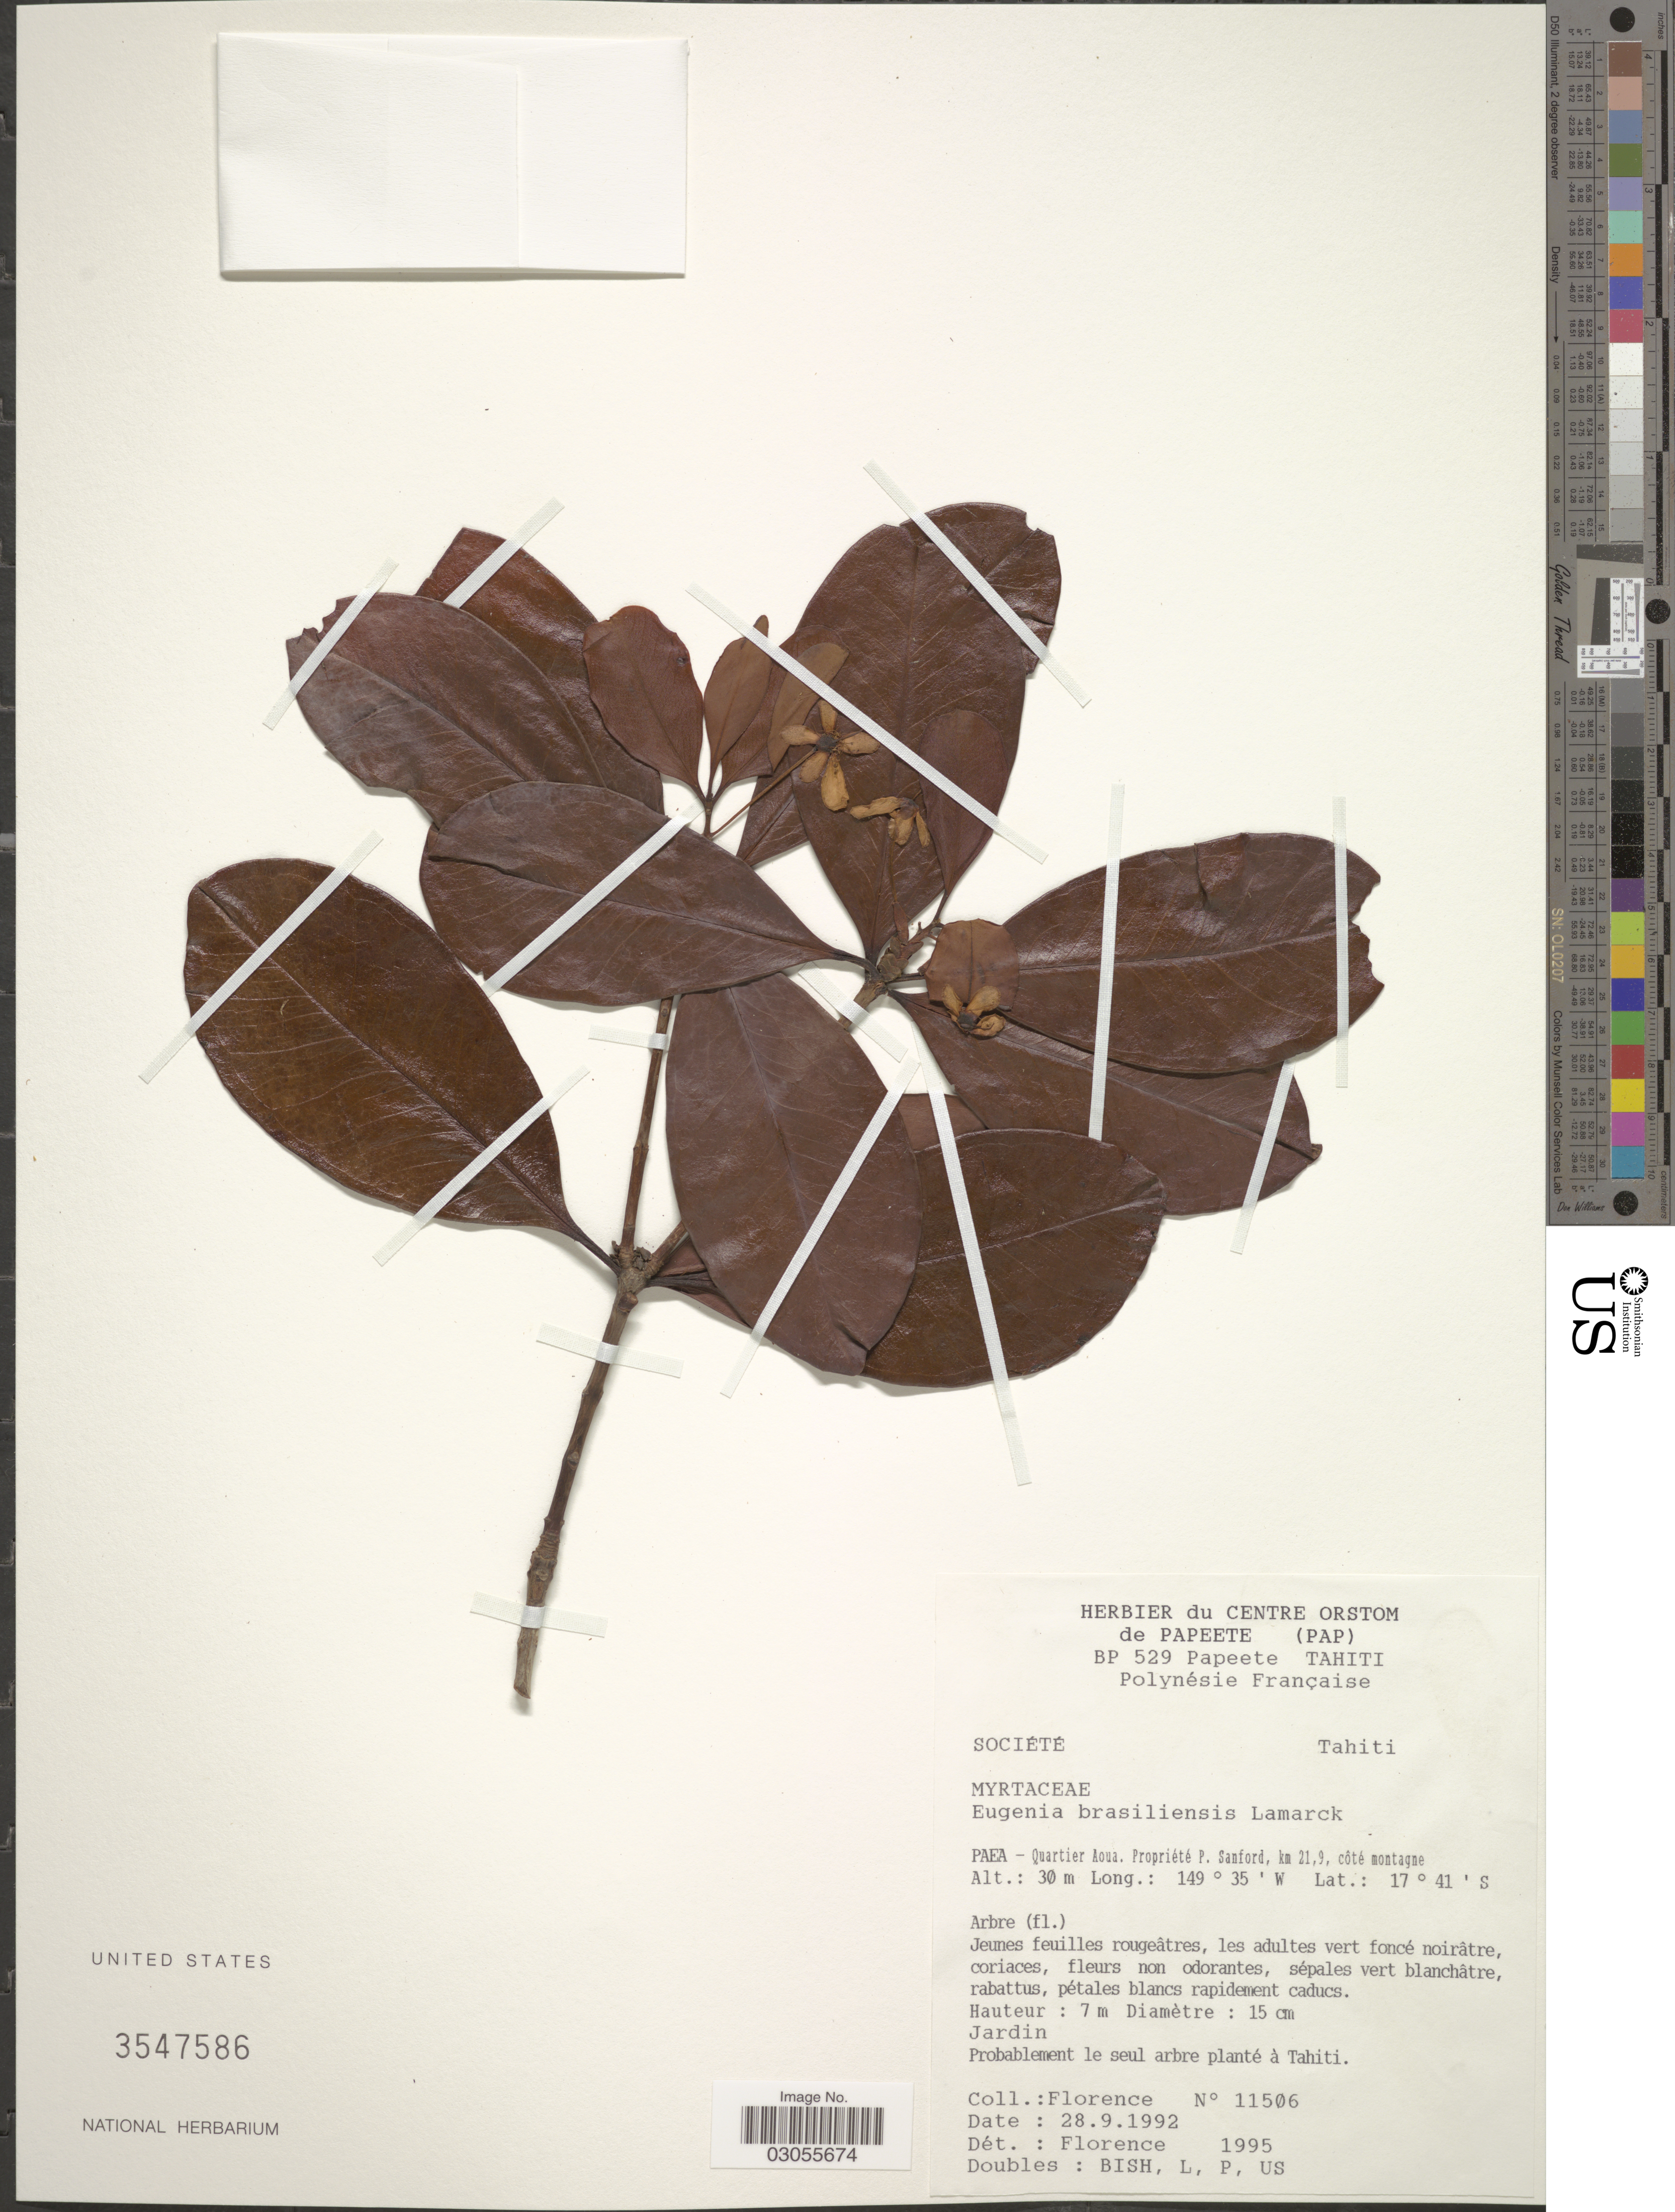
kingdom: Plantae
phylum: Tracheophyta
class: Magnoliopsida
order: Myrtales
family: Myrtaceae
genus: Eugenia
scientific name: Eugenia brasiliensis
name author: Lam.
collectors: -. Florence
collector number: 11506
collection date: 1992-09-28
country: French Polynesia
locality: Société Tahiti. Paea - Quartier Aoua. Propriété P. Sanford, km 21,9, côte montagne.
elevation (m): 30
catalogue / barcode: US 3547586